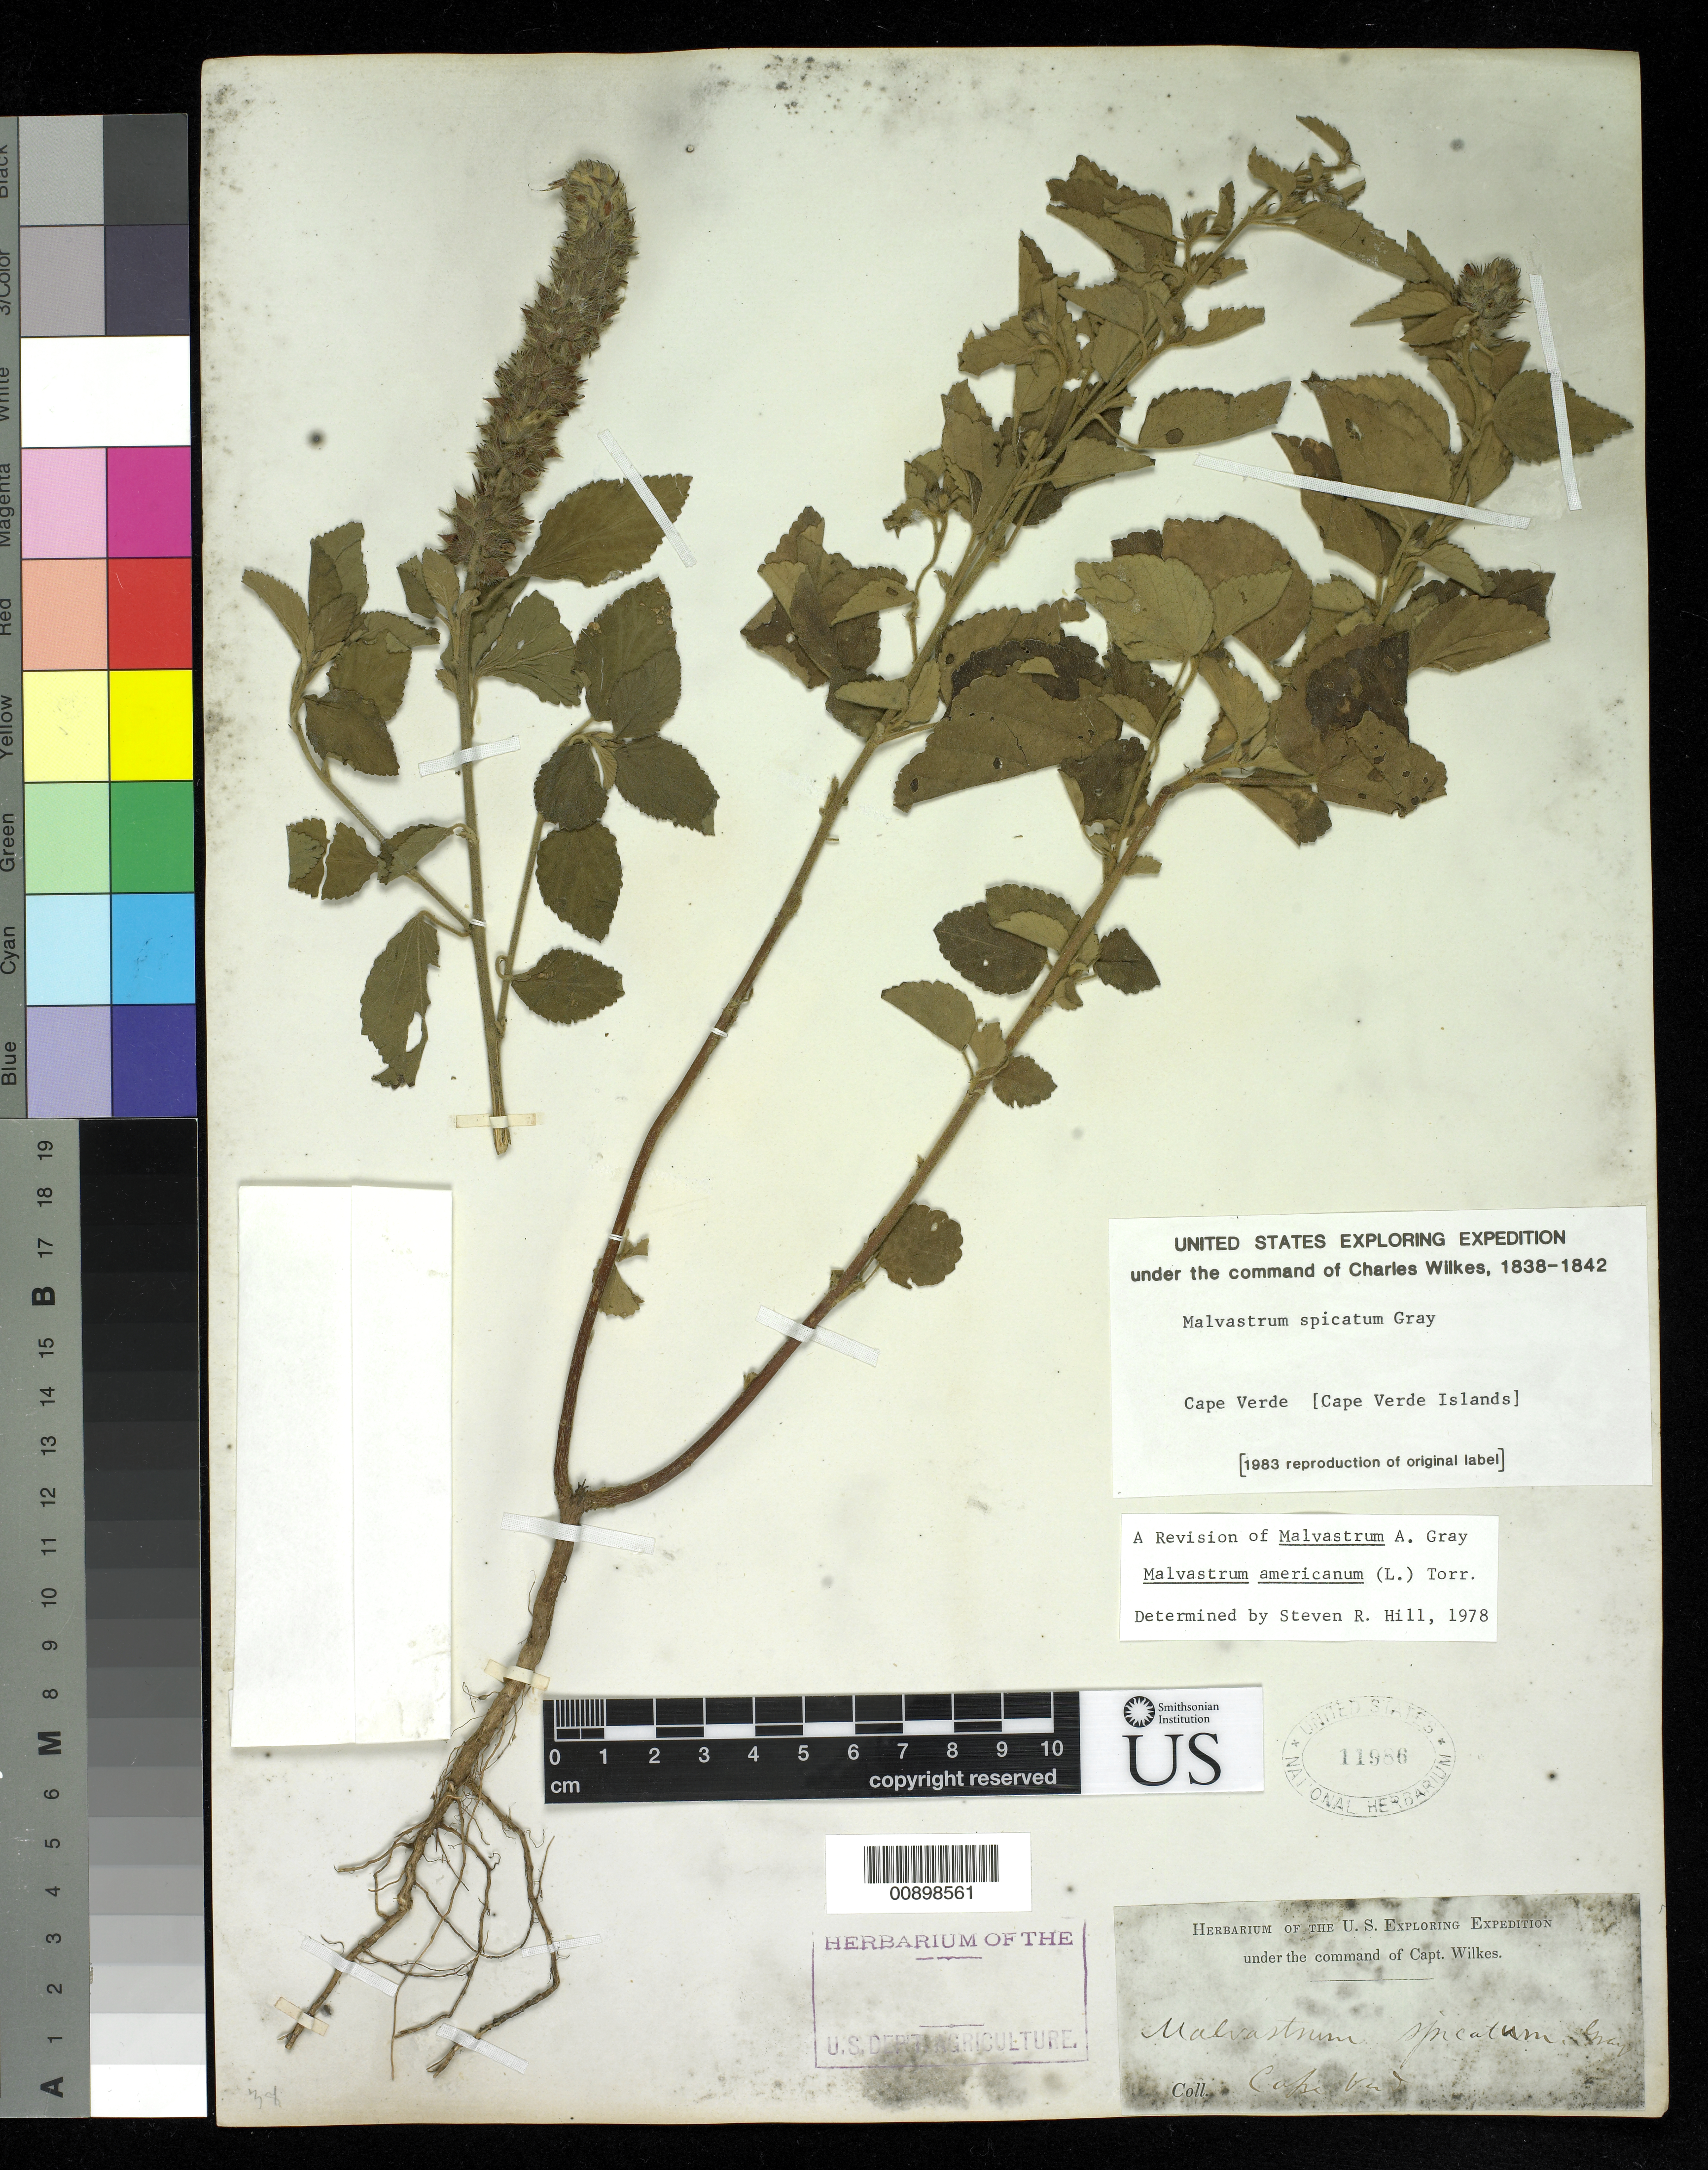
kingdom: Plantae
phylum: Tracheophyta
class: Magnoliopsida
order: Malvales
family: Malvaceae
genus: Malvastrum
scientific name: Malvastrum americanum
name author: (L.) Torr.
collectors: Wilkes Explor. Exped.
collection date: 1838/1842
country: Cape Verde Islands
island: Cape Verde Is.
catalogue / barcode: US 11986